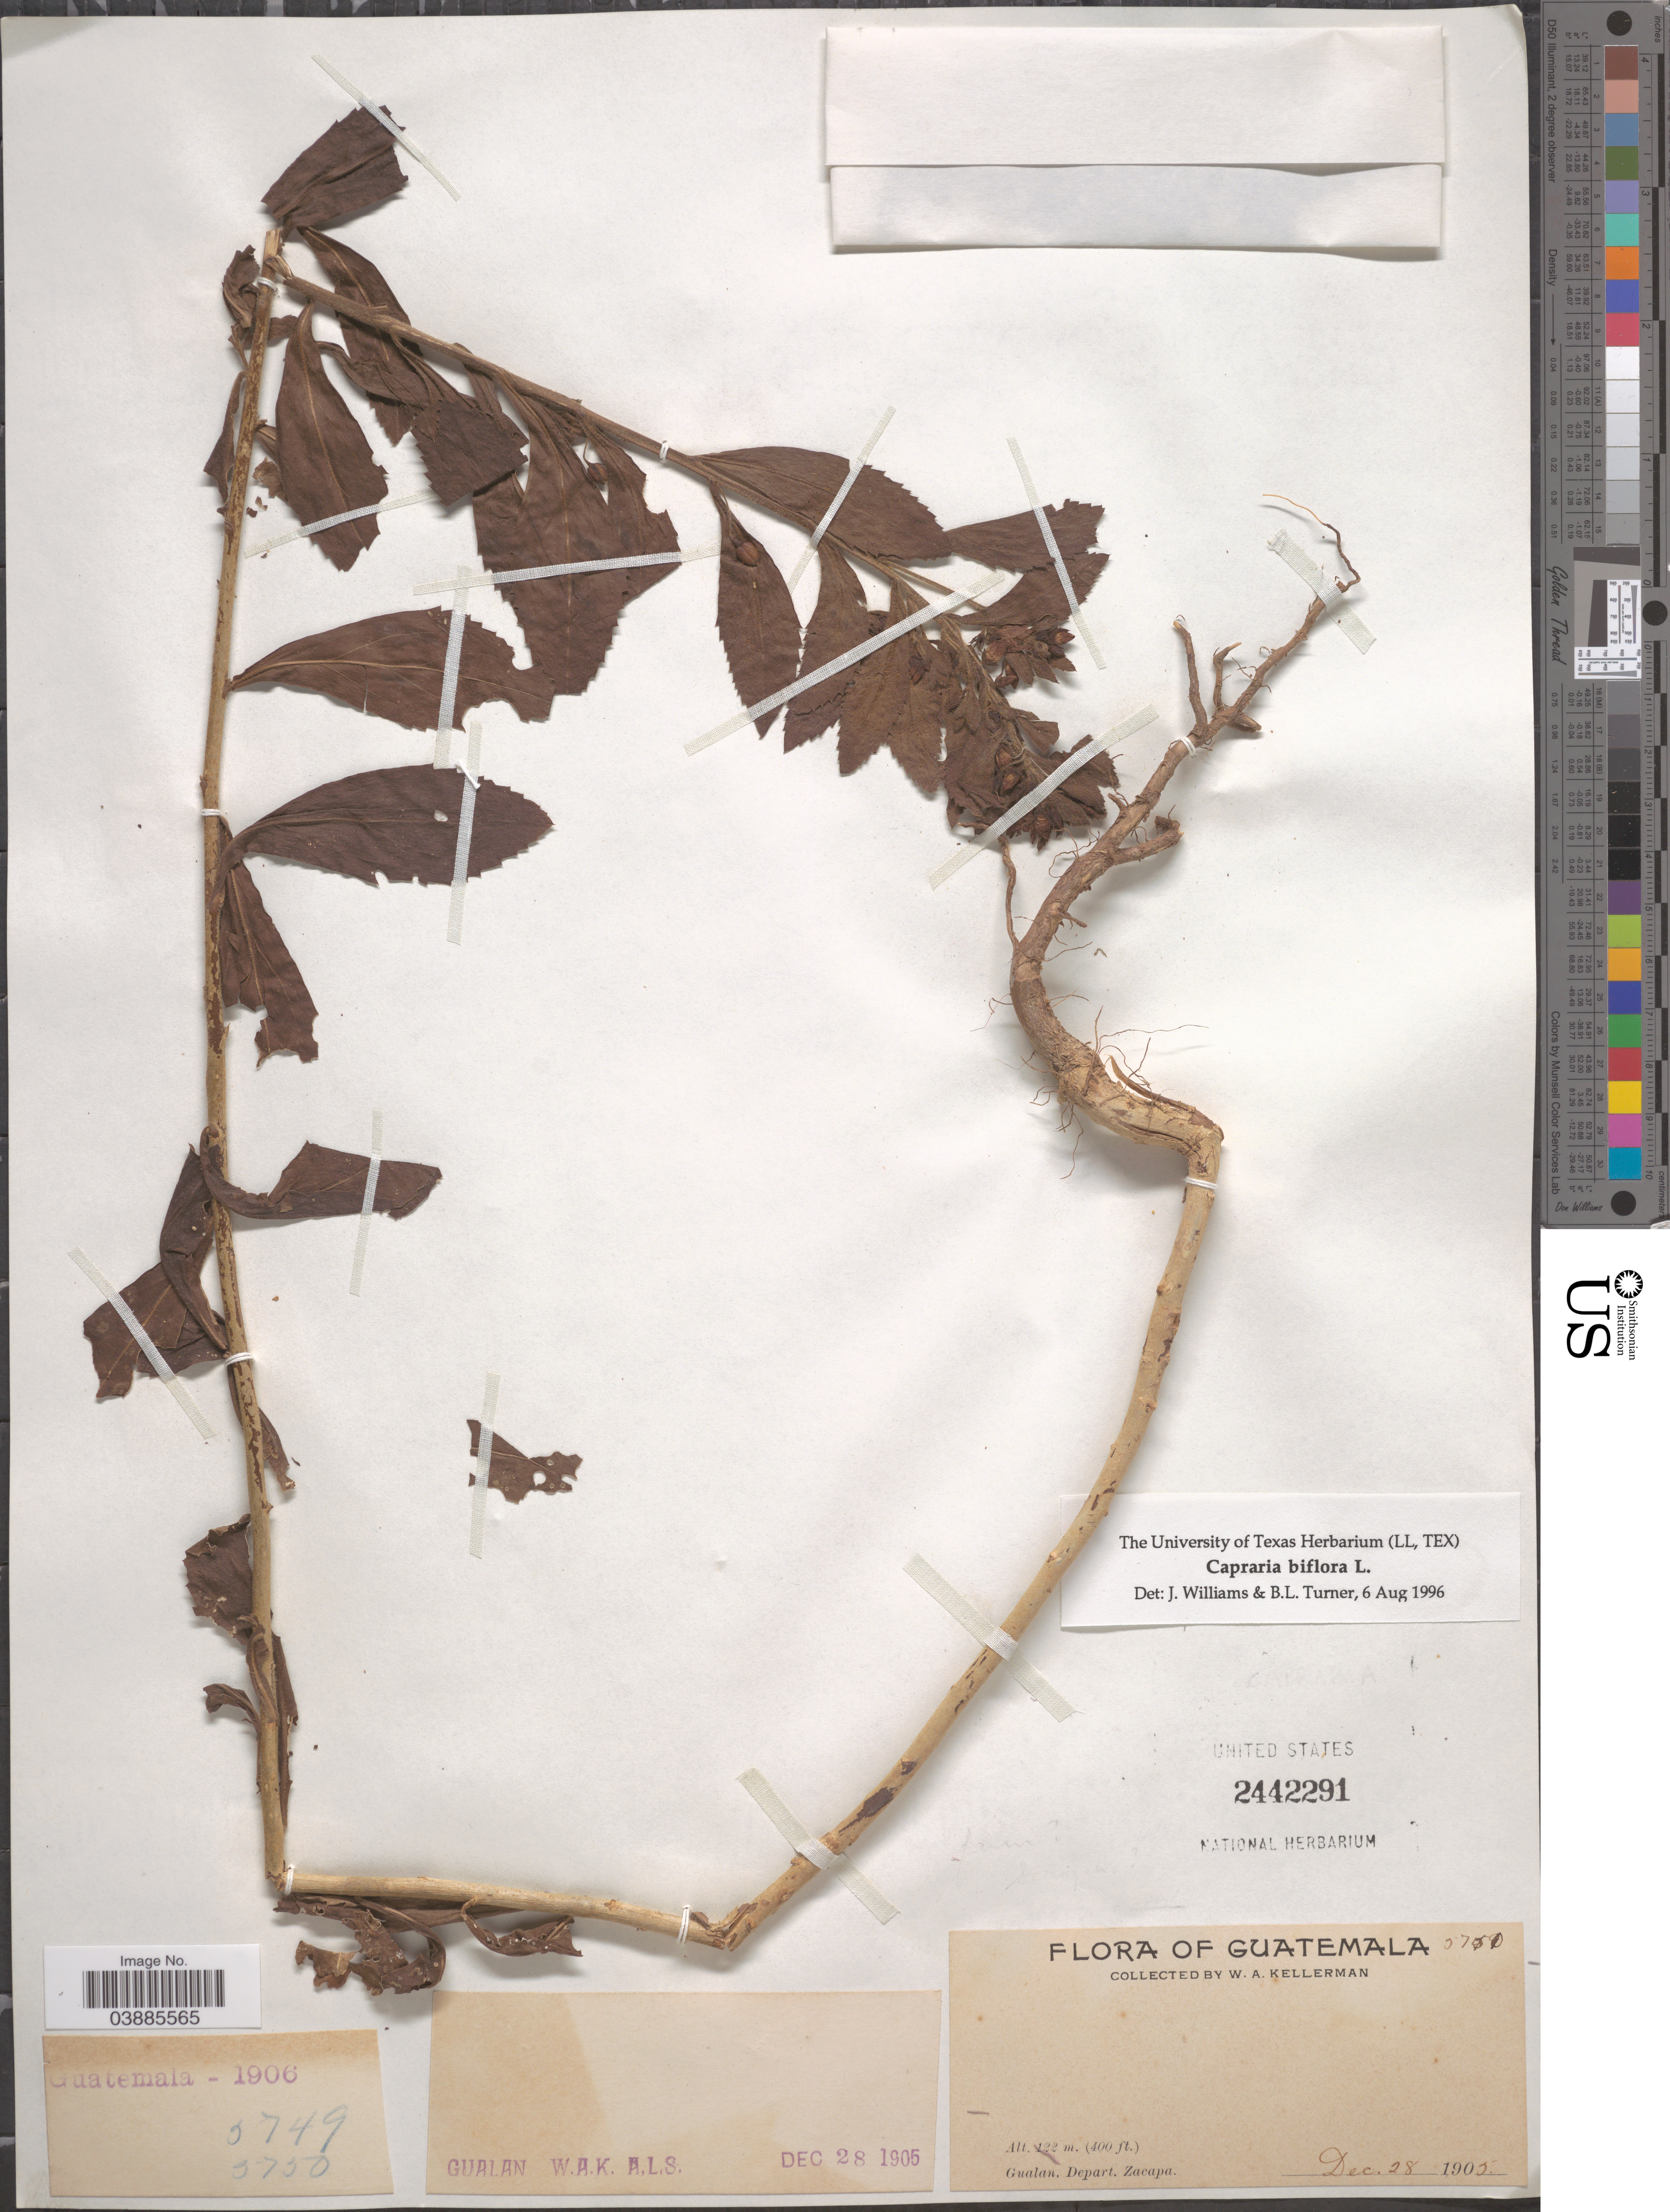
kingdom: Plantae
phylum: Tracheophyta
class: Magnoliopsida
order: Lamiales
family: Scrophulariaceae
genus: Capraria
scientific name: Capraria biflora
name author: L.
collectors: W. Kellerman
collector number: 5751?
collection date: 1905-12-28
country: Guatemala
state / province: Zacapa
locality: Gualan W.A.K. A.L.S. Depart. Zacapa.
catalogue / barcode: US 2442291